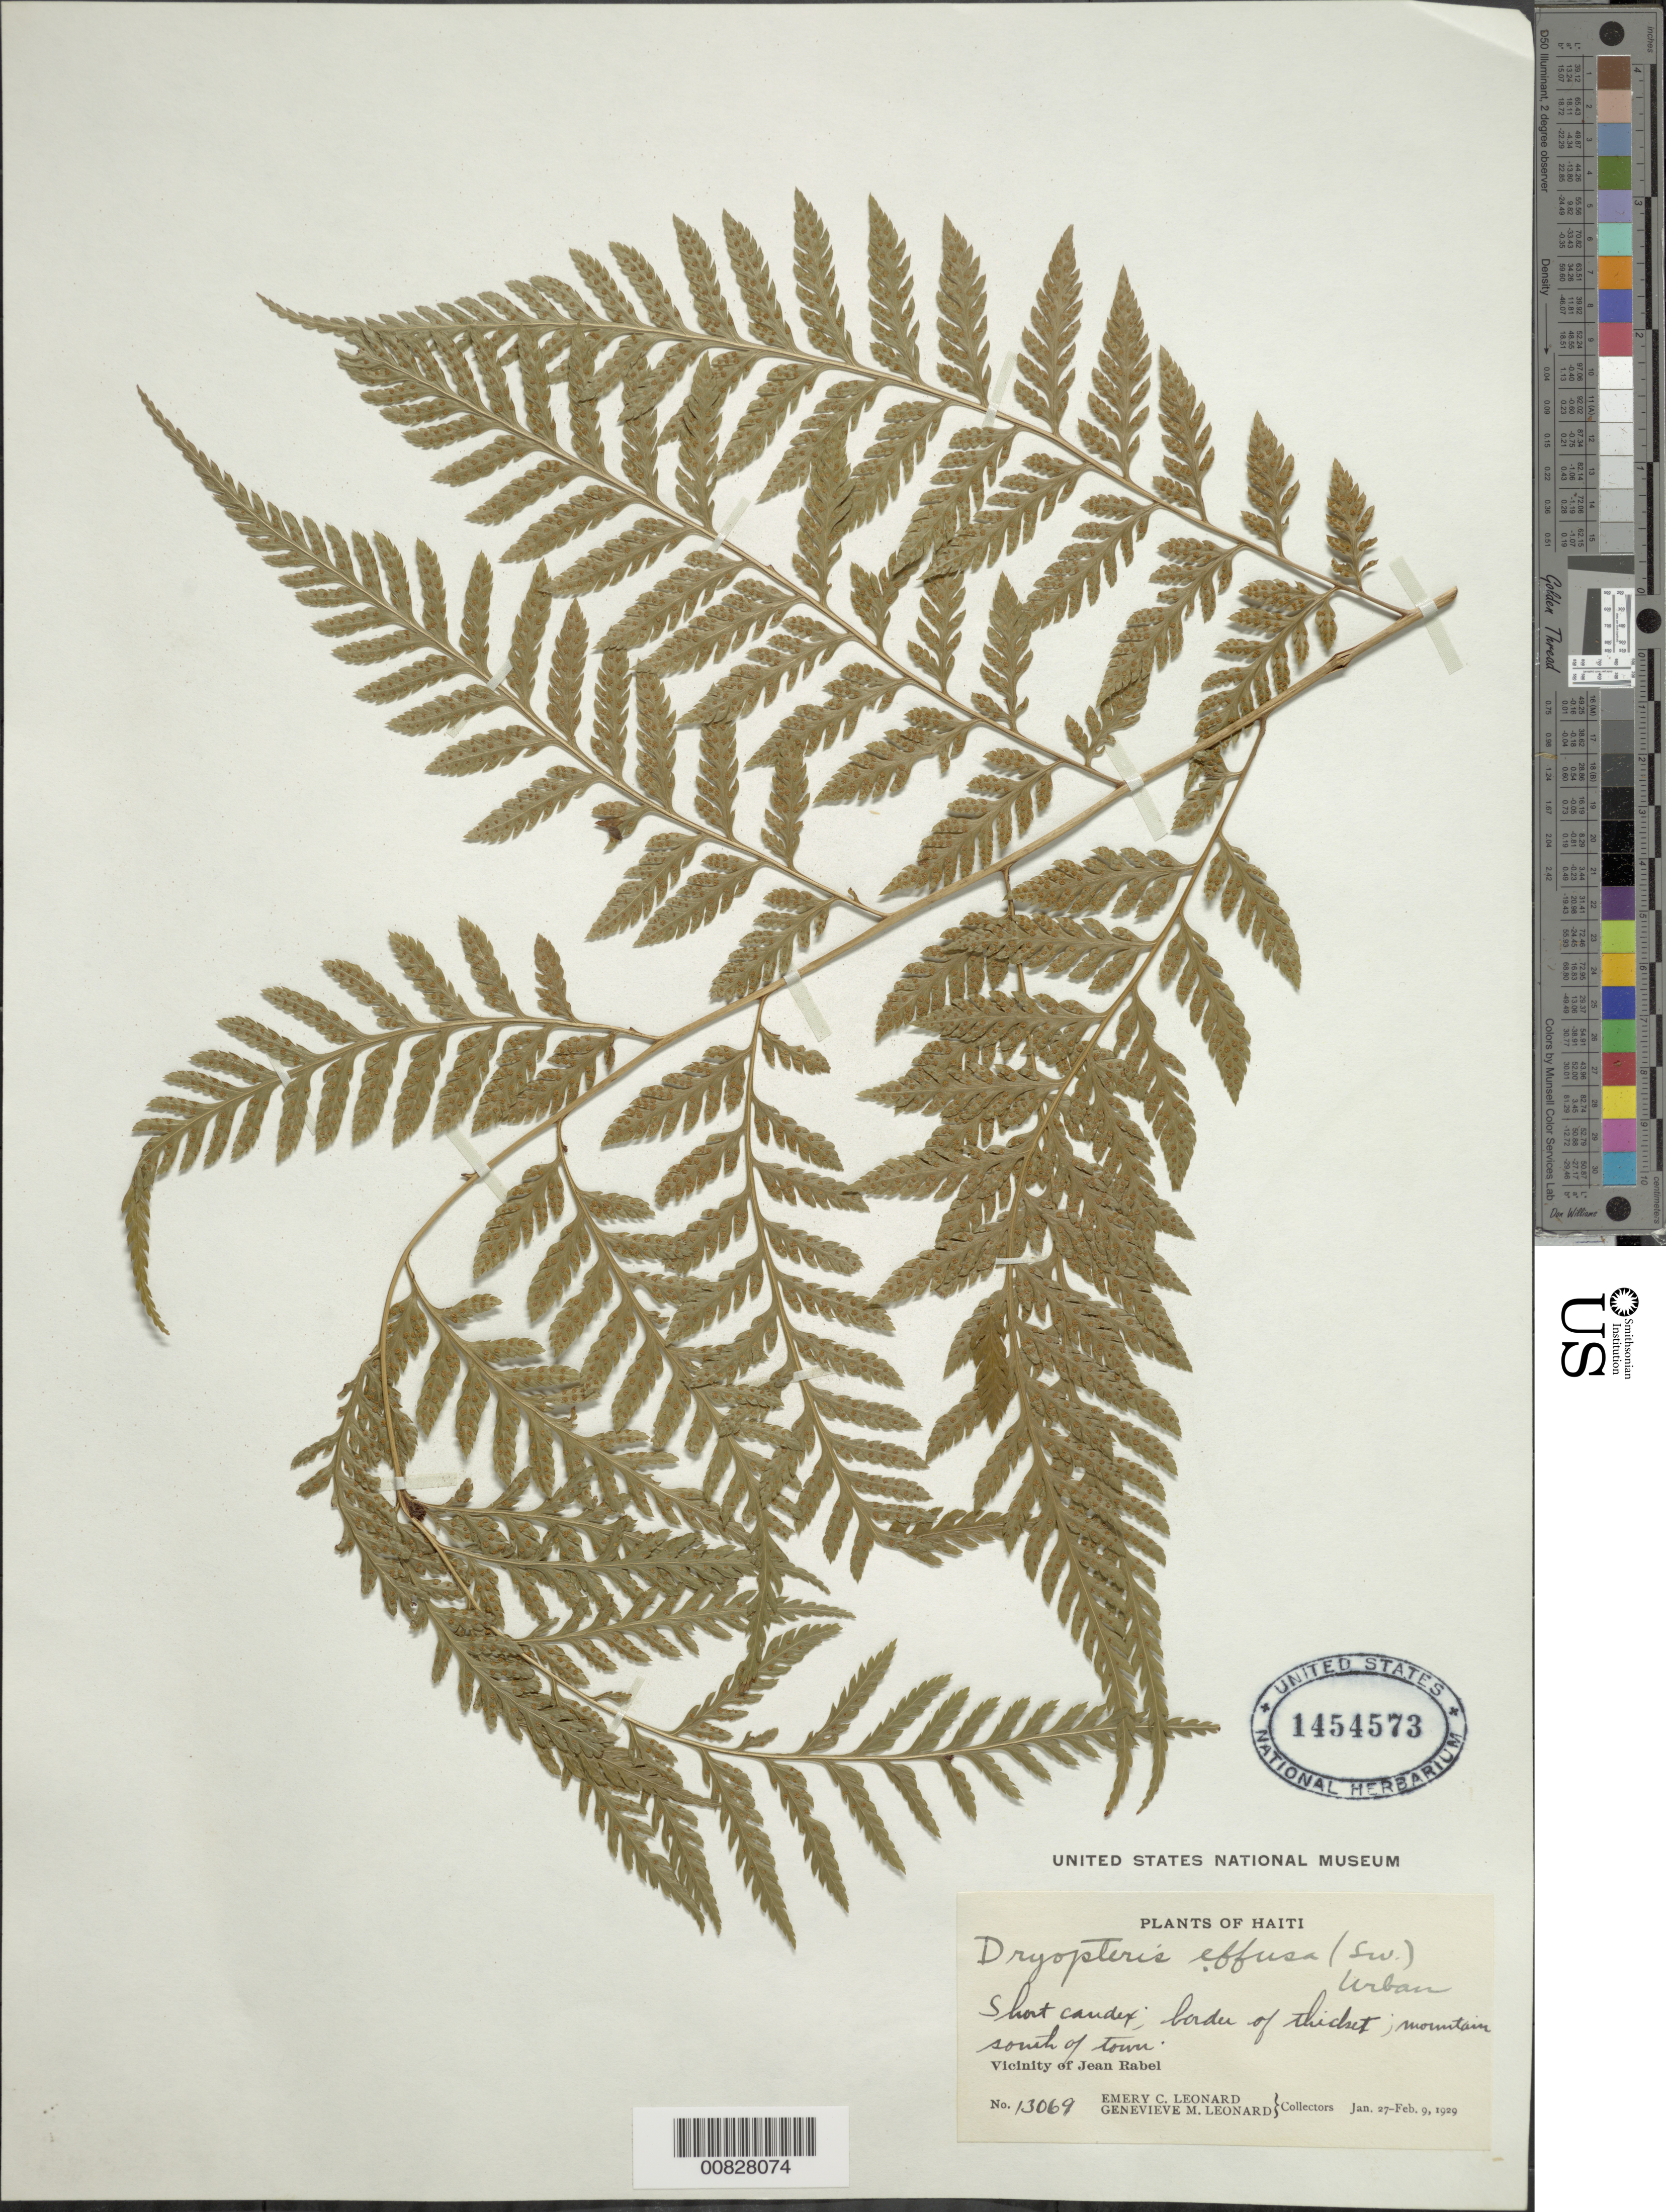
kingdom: Plantae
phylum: Tracheophyta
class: Polypodiopsida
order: Polypodiales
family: Dryopteridaceae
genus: Parapolystichum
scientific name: Parapolystichum effusum var. effusum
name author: (Sw.) Ching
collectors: E. C. Leonard & G. M. Leonard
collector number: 13069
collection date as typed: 27 Jan 1929 to 09 Feb 1929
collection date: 1929-01-27/1929-02-09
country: Haiti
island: Hispaniola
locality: Jean Rabel, S of town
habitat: Border of mountain thicket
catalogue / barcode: US 1454573